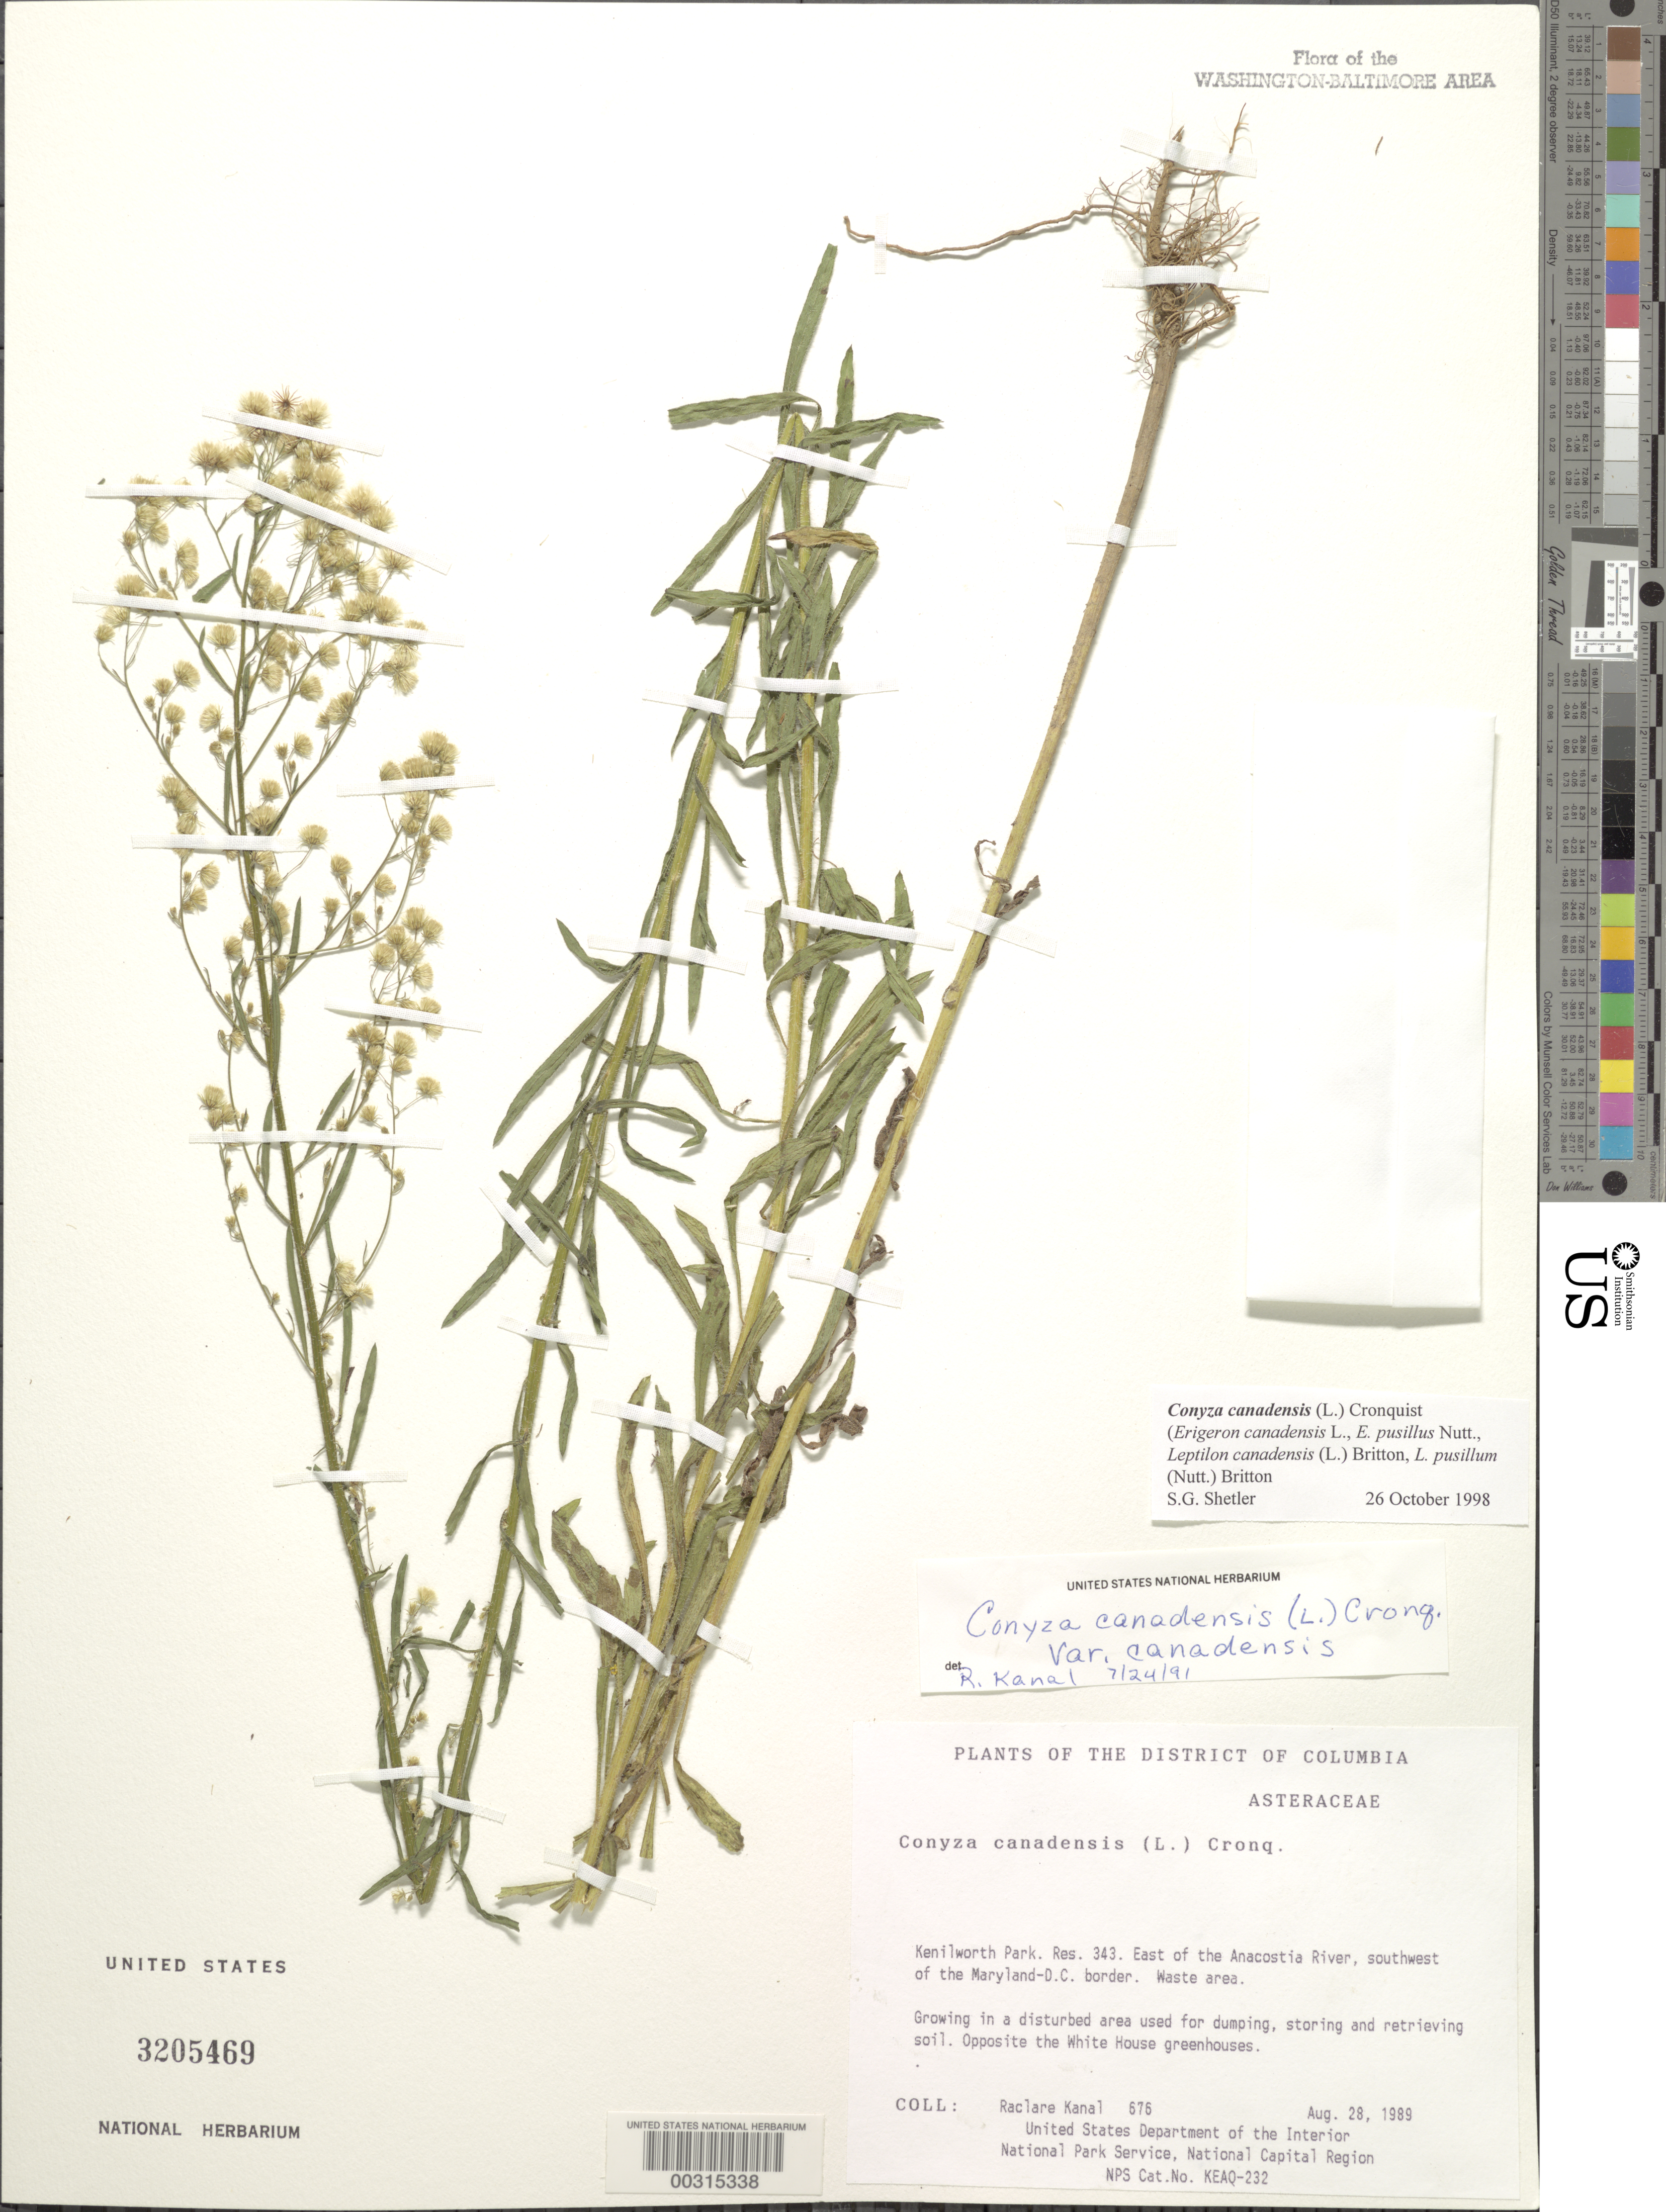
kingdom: Plantae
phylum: Tracheophyta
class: Magnoliopsida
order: Asterales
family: Asteraceae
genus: Conyza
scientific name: Conyza canadensis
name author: (L.) Cronq.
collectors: R. Kanal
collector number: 676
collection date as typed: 28 Aug 1989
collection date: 1989-08-28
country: United States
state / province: District of Columbia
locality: Kenilworth Park, Res 343, E of Anacostia River, SW of MD-DC border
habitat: Waste area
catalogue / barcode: US 3205469